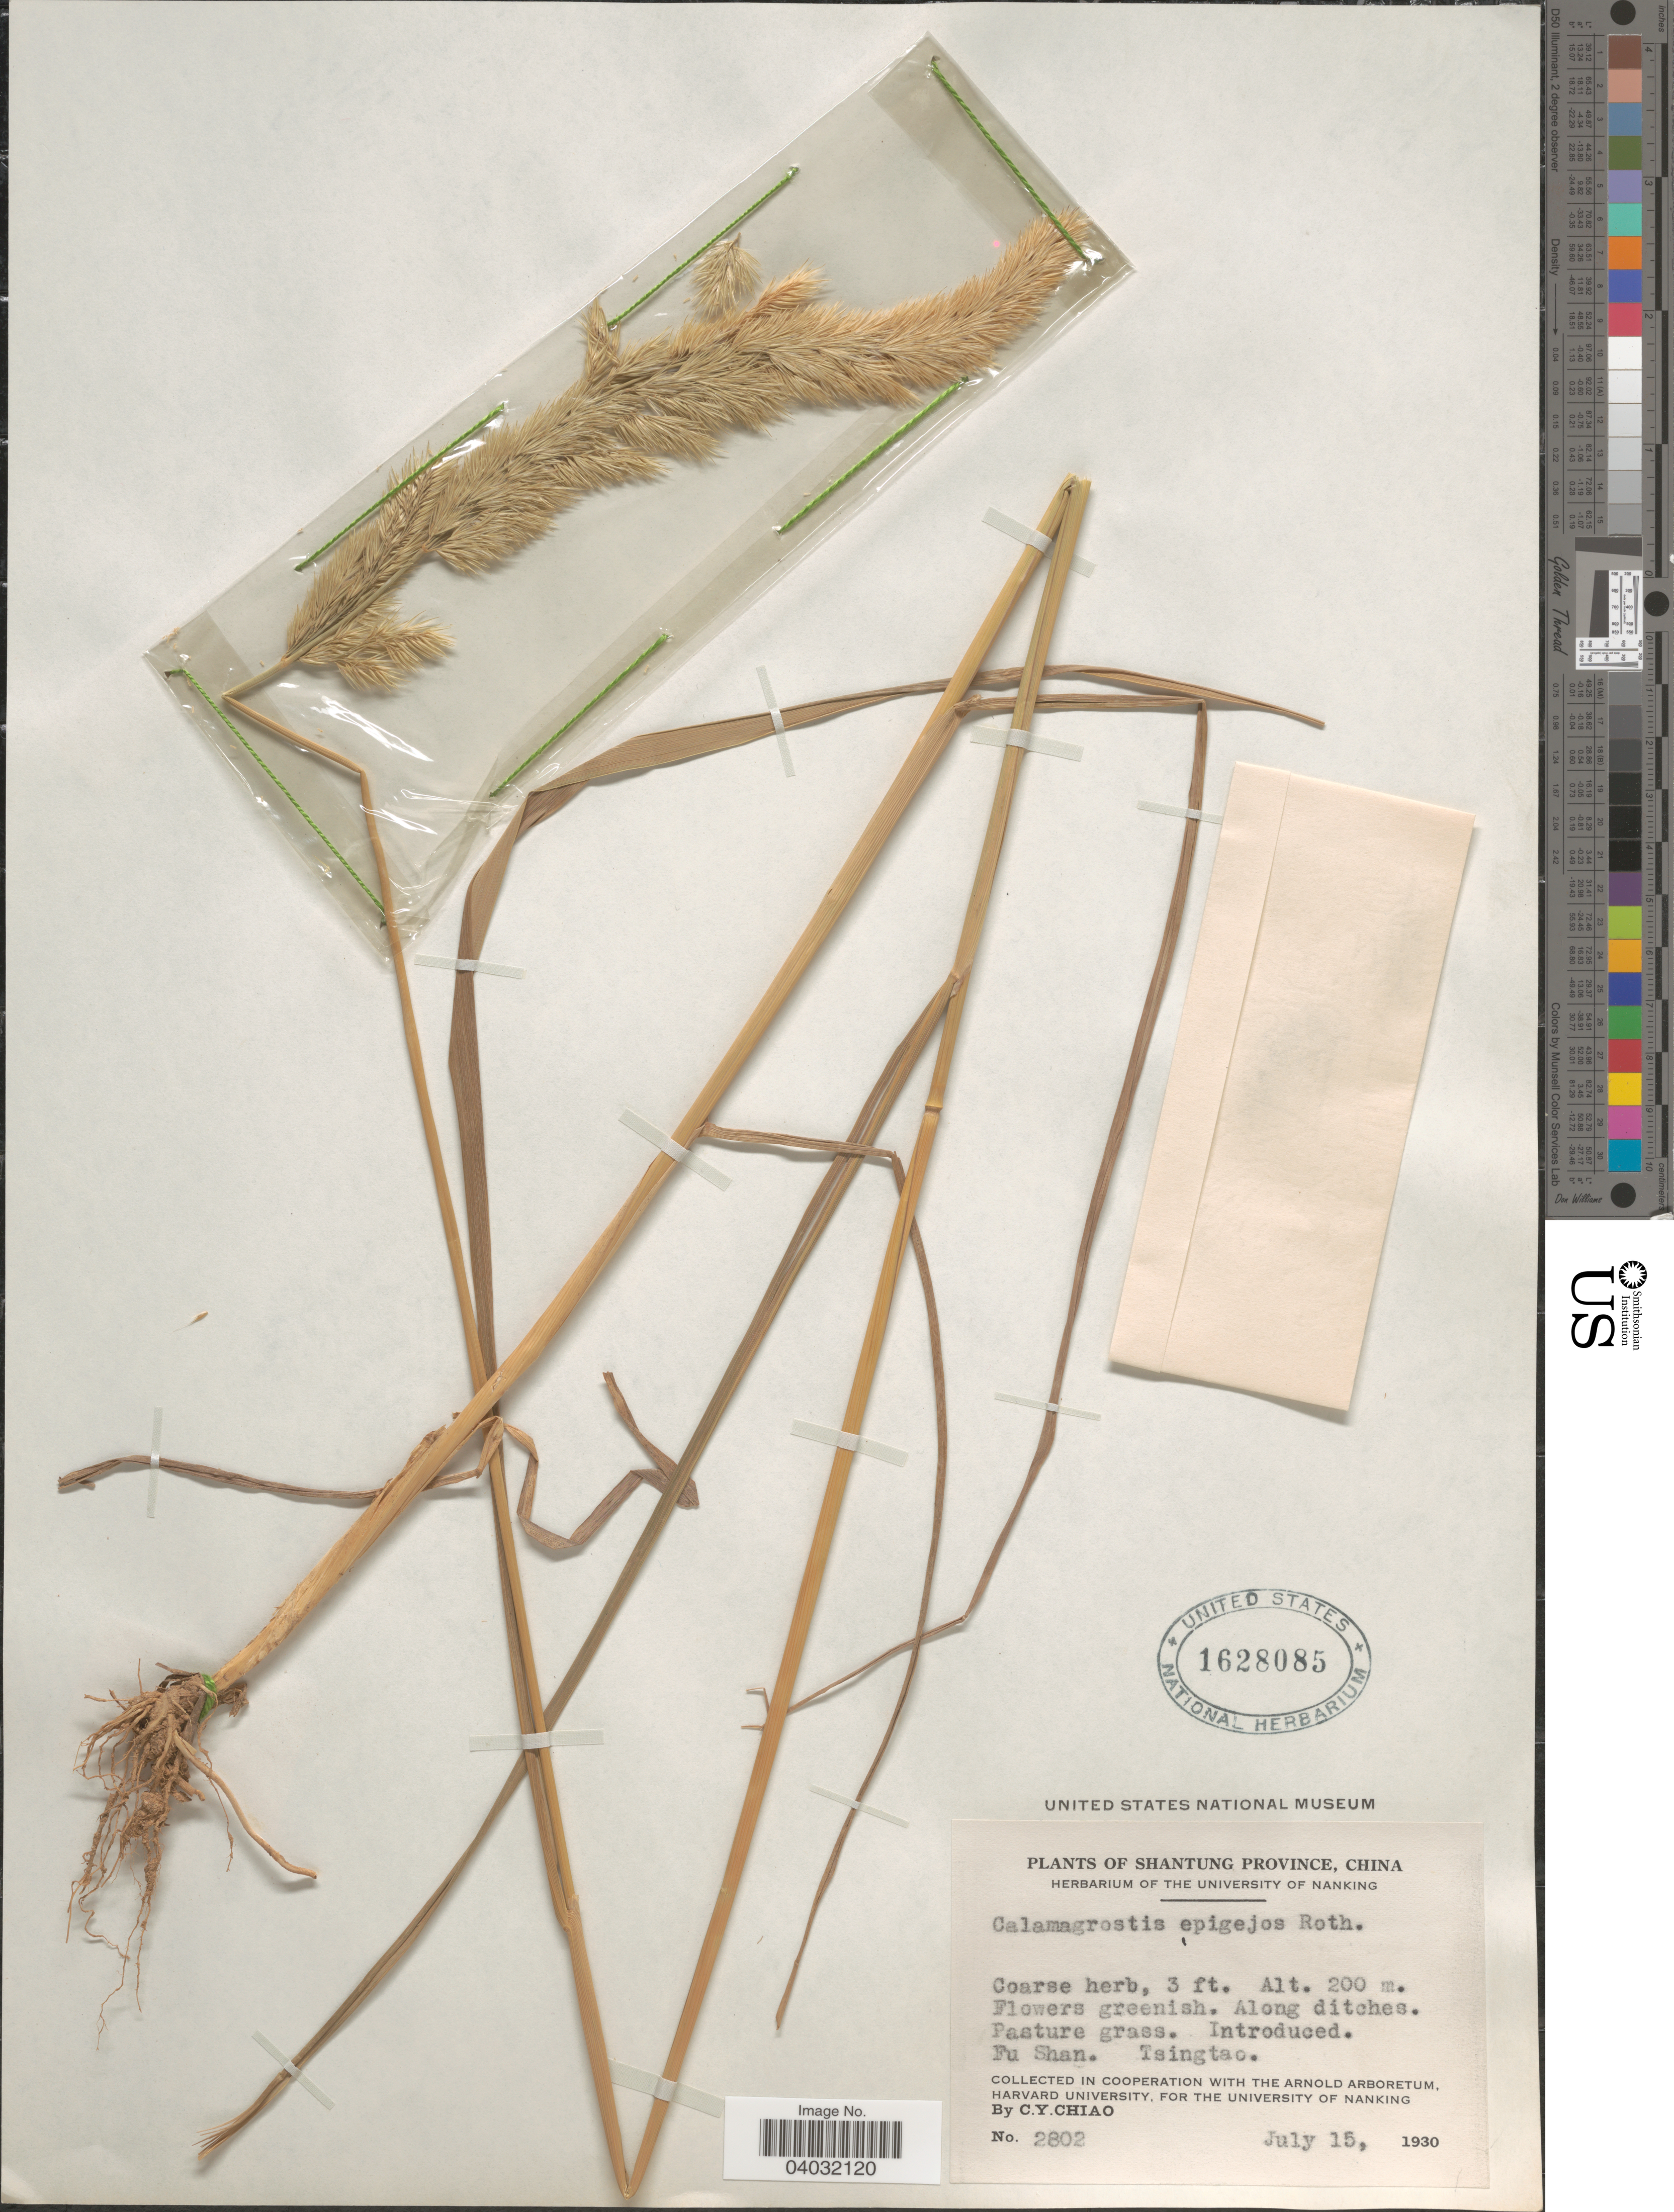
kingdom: Plantae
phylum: Tracheophyta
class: Liliopsida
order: Poales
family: Poaceae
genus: Calamagrostis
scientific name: Calamagrostis epigeios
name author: (L.) Roth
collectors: C. Y. Chiao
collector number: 2802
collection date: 1930-07-15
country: China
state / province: Shandong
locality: Shantung Province. Fu Shan. Tsingtao.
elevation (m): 200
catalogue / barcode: US 1628085